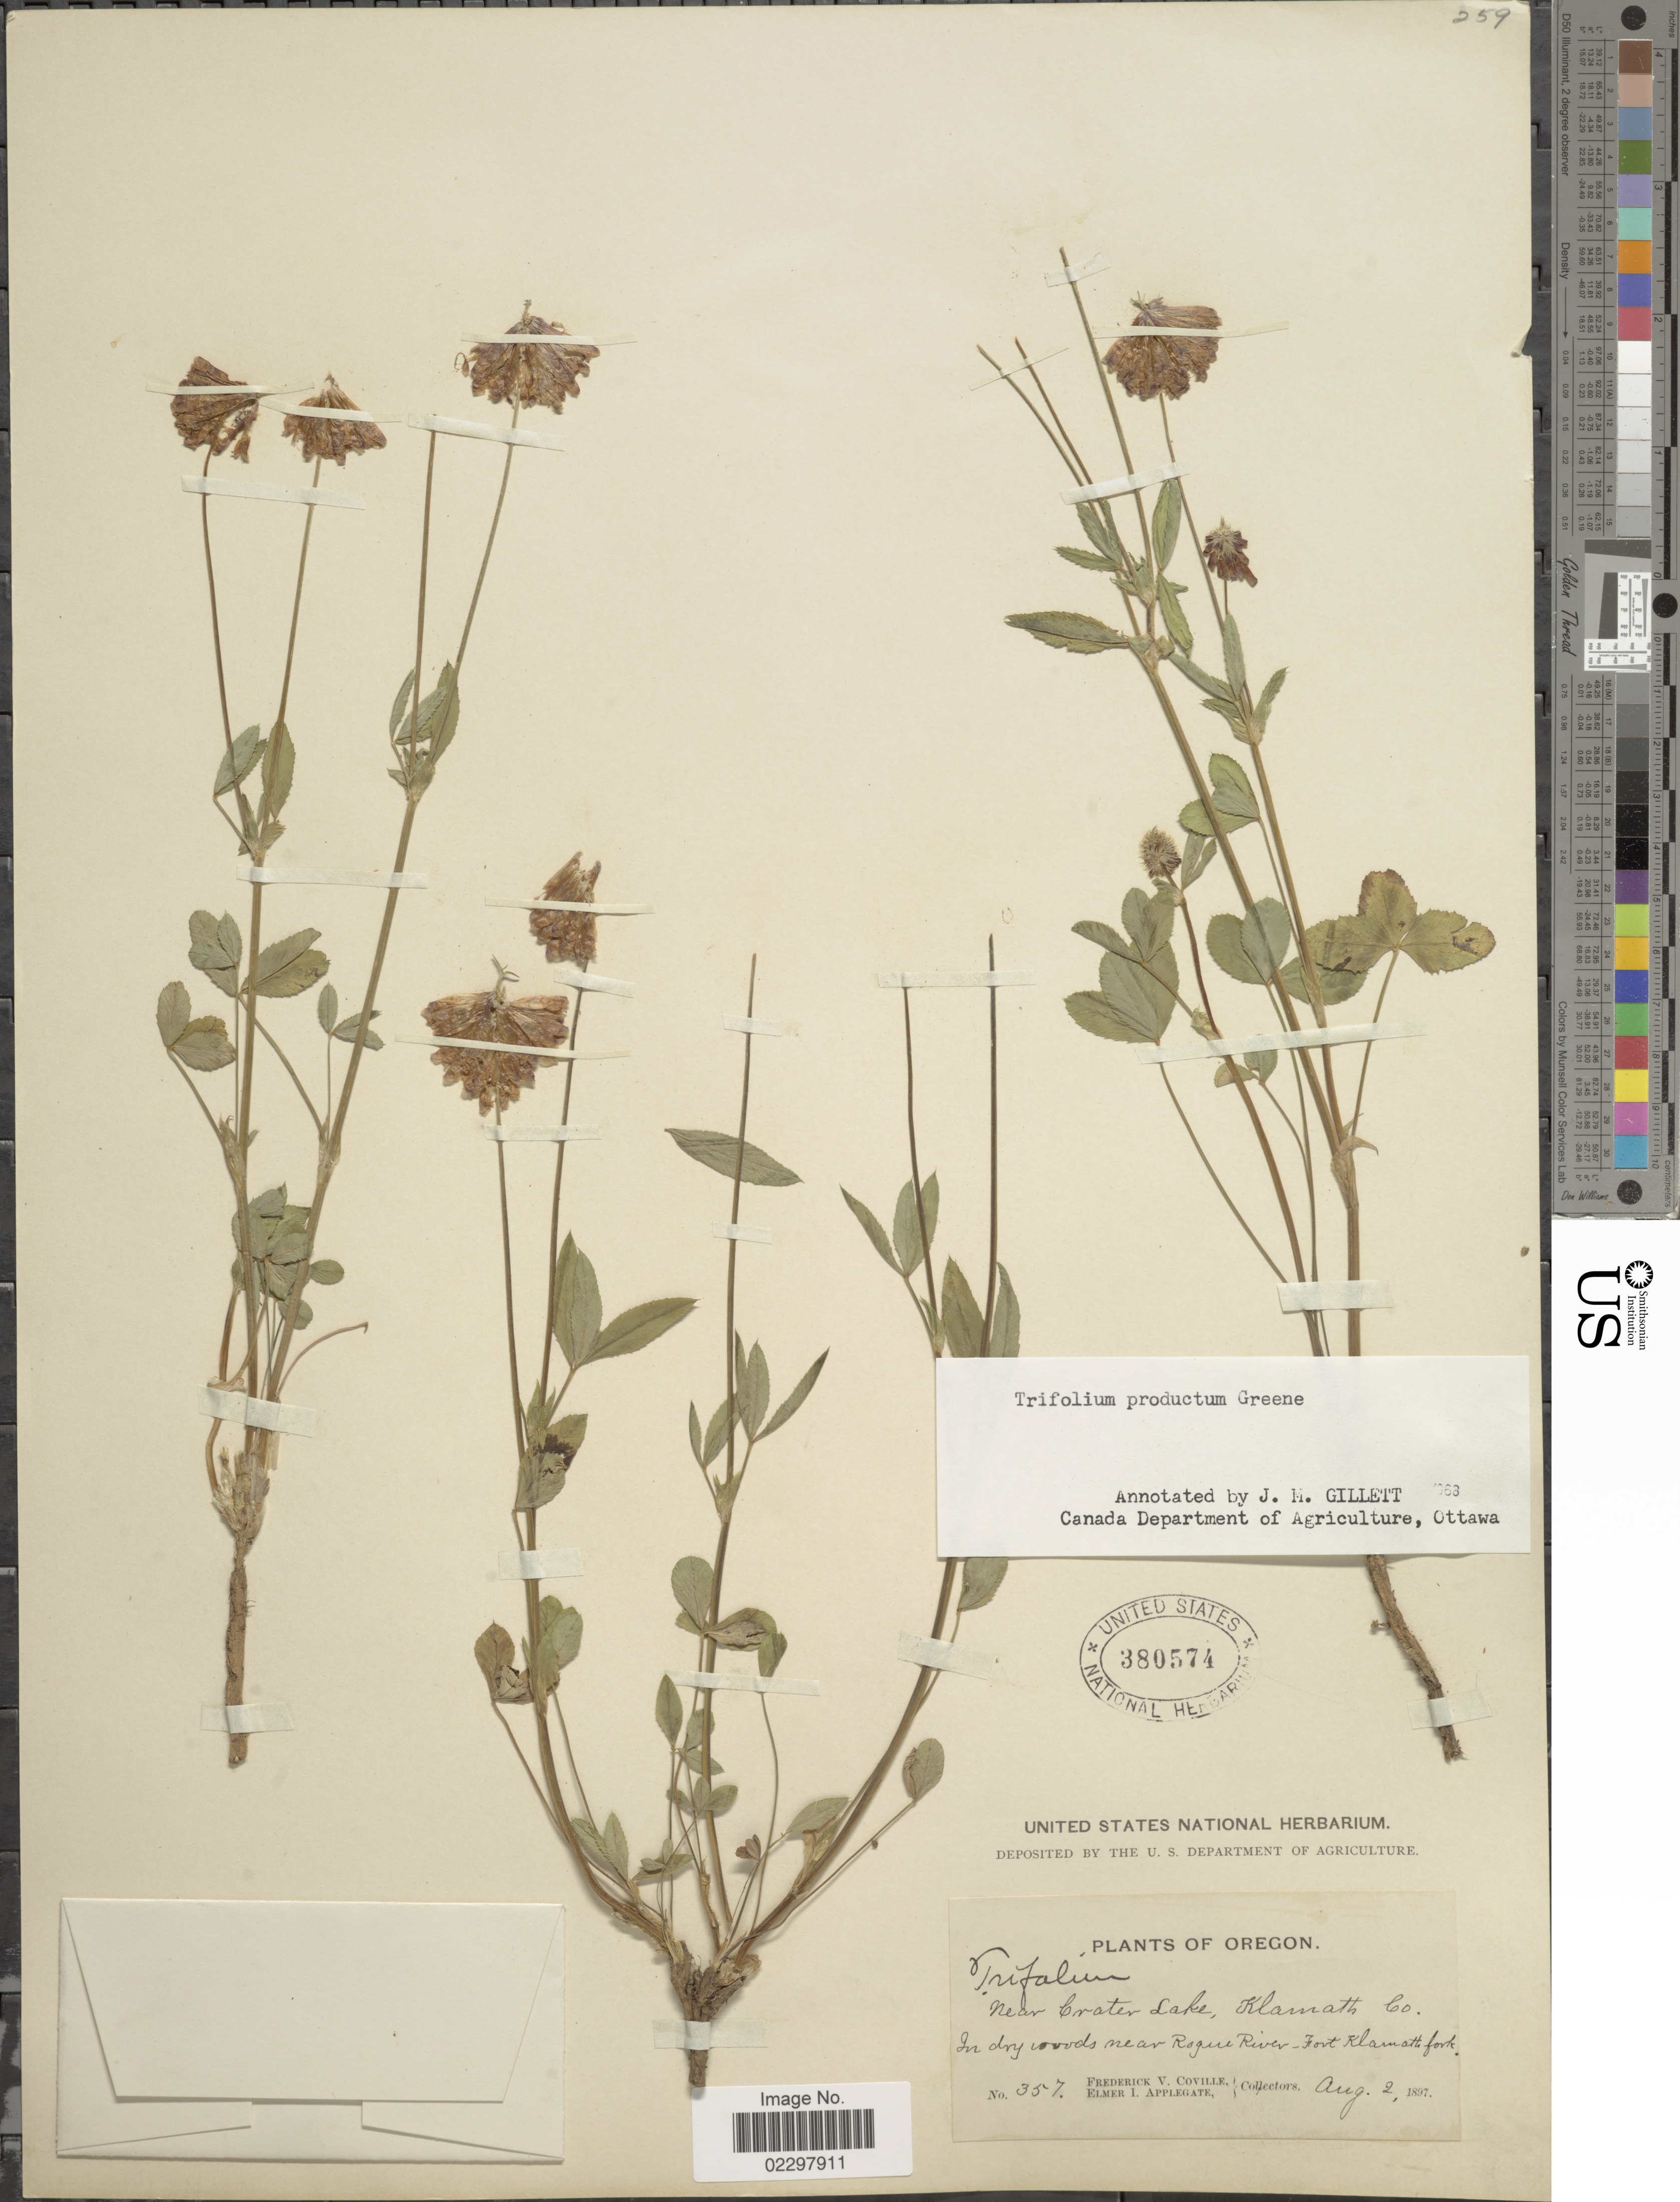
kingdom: Plantae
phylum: Tracheophyta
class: Magnoliopsida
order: Fabales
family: Fabaceae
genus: Trifolium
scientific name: Trifolium productum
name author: Greene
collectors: F. V. Coville & E. I. Applegate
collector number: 357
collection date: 1897-08-02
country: United States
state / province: Oregon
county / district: Klamath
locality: Near Crater Lake, Klamath Co., in dry woods near Roqgue River-Fort Klamath fork.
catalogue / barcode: US 380574